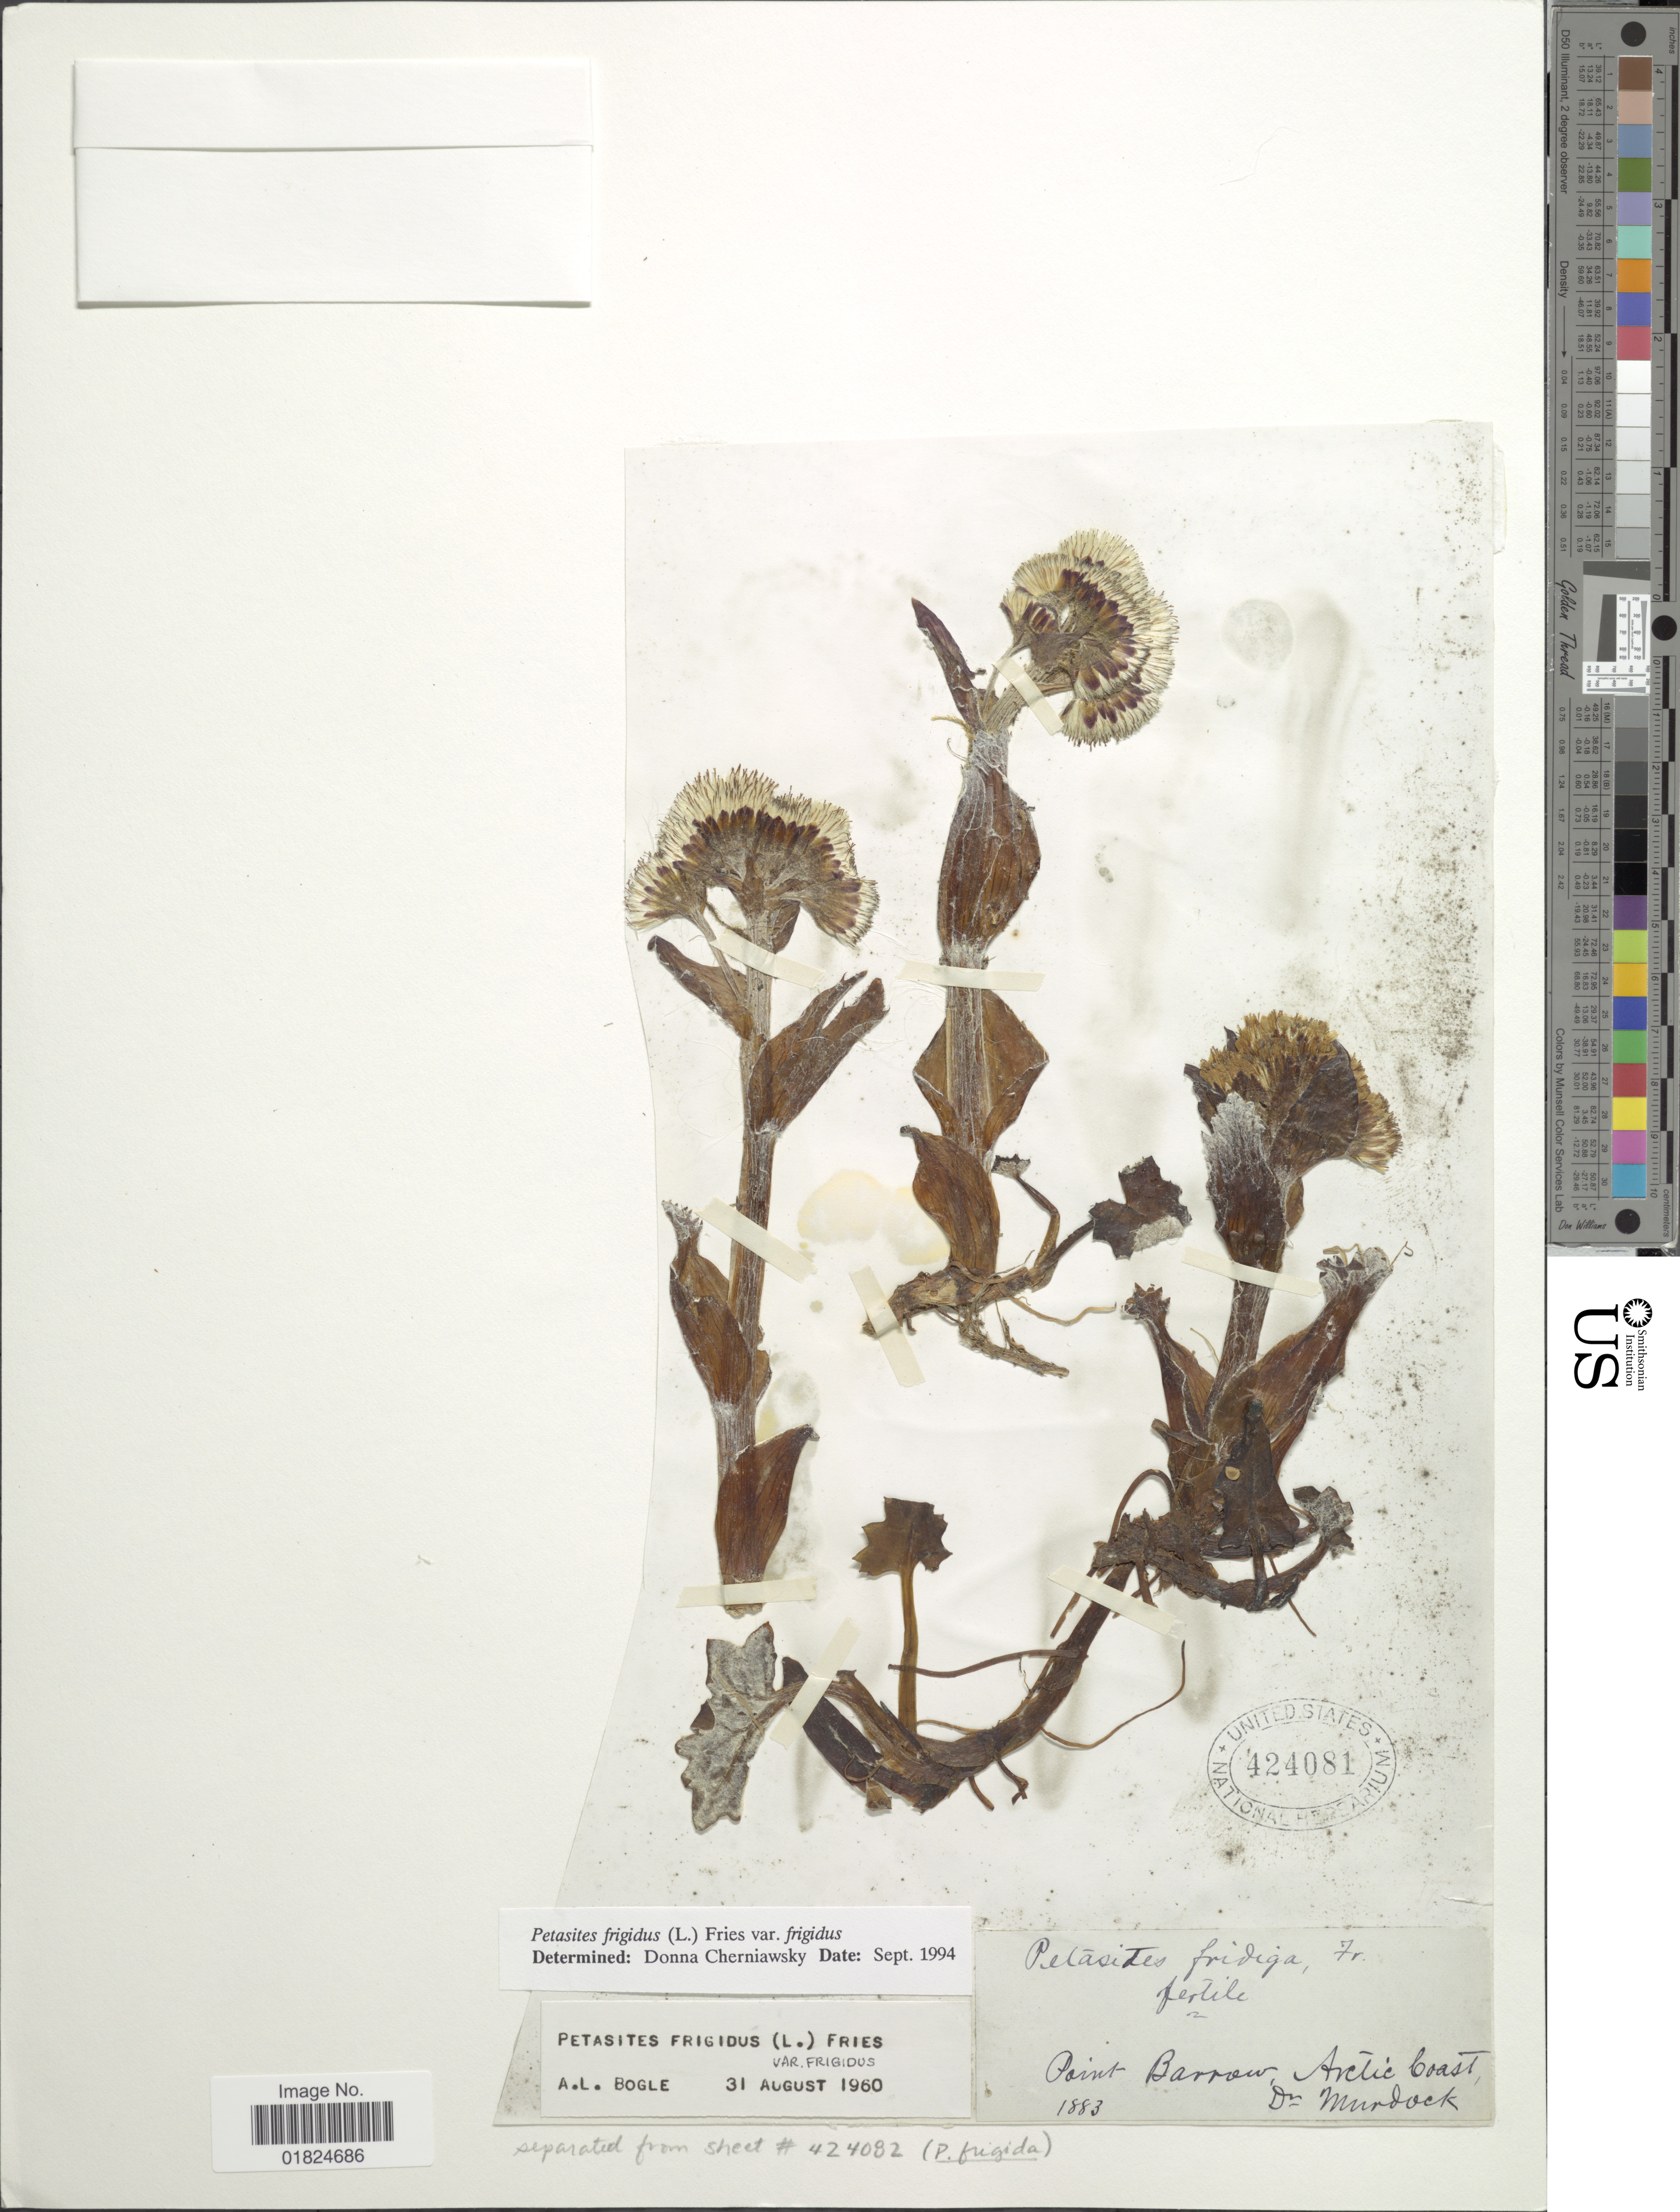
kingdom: Plantae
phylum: Tracheophyta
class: Magnoliopsida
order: Asterales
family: Asteraceae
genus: Petasites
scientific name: Petasites frigidus var. frigidus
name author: (L.) Fr.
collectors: -. Murdock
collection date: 1883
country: United States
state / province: Alaska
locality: Point Barrow, Arctic Coast.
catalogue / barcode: US 424081